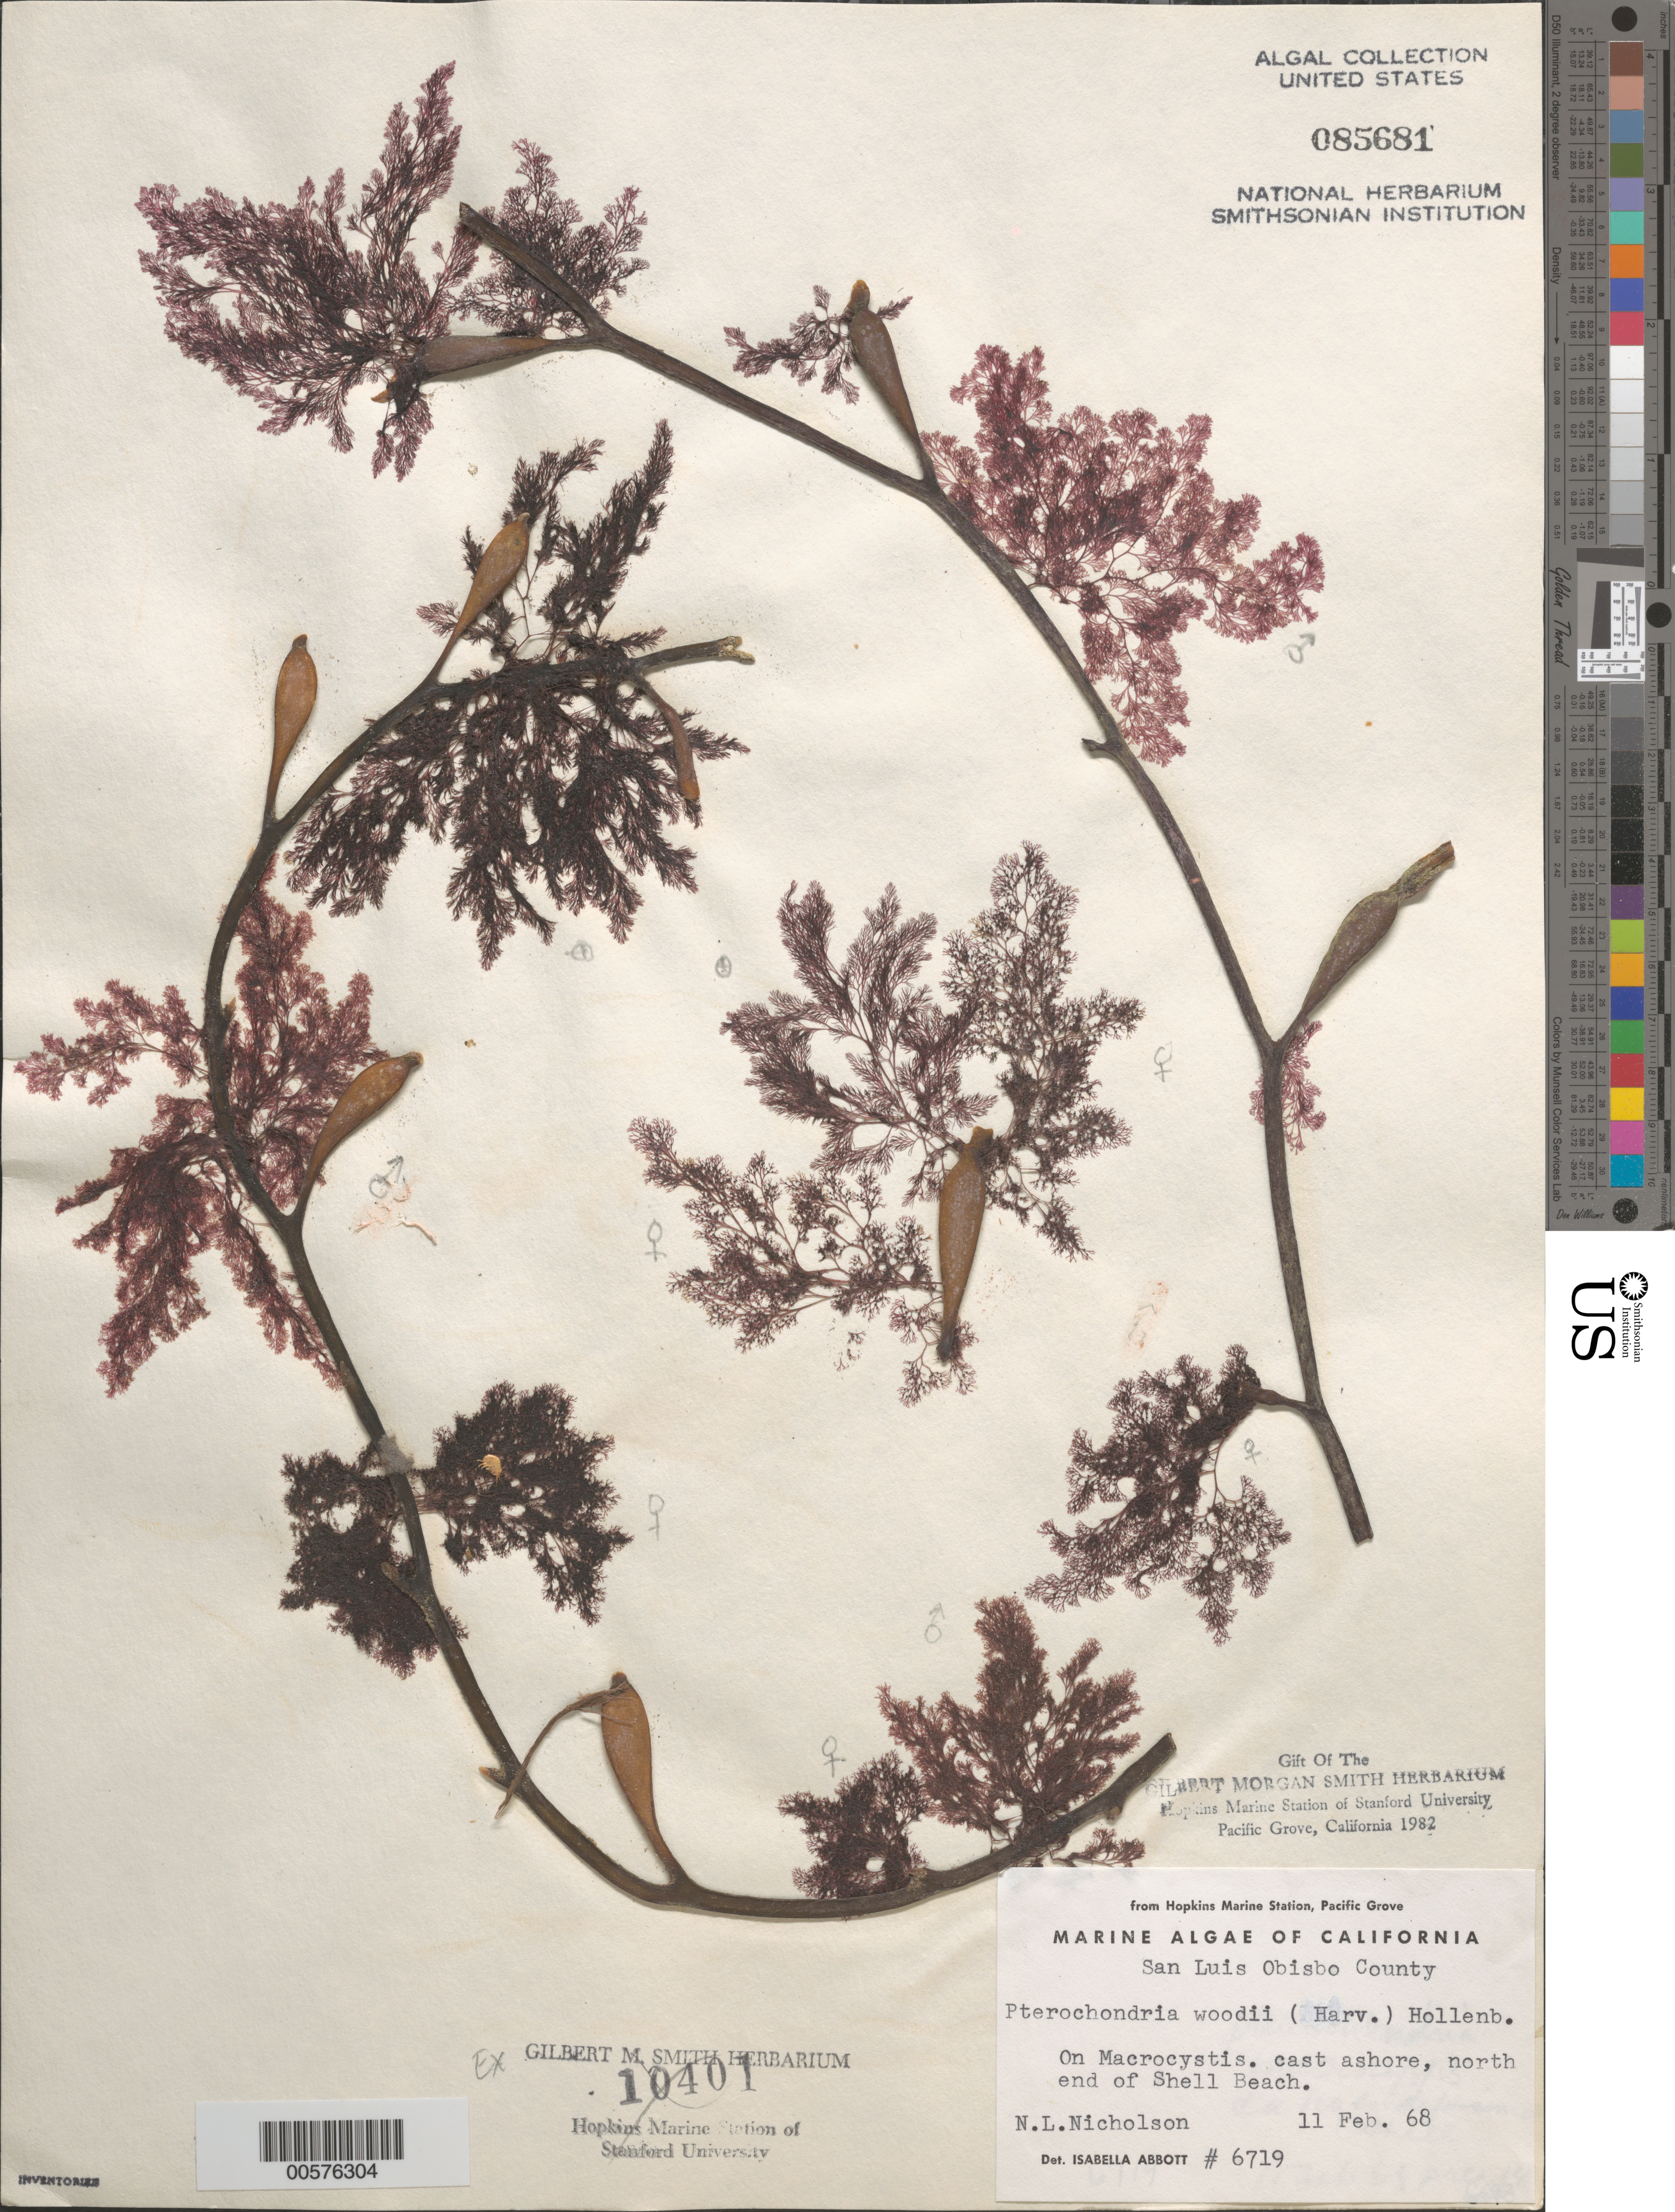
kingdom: Plantae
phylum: Rhodophyta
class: Florideophyceae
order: Ceramiales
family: Rhodomelaceae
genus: Pterochondria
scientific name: Pterochondria woodii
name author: (Harv.) Hollenb.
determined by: Abbott, Isabella A.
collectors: N. Nicholson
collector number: IAA 6719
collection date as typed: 11 Feb 1968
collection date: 1968-02-11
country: United States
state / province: California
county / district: San Luis Obispo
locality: Shell Beach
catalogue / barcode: US 85681